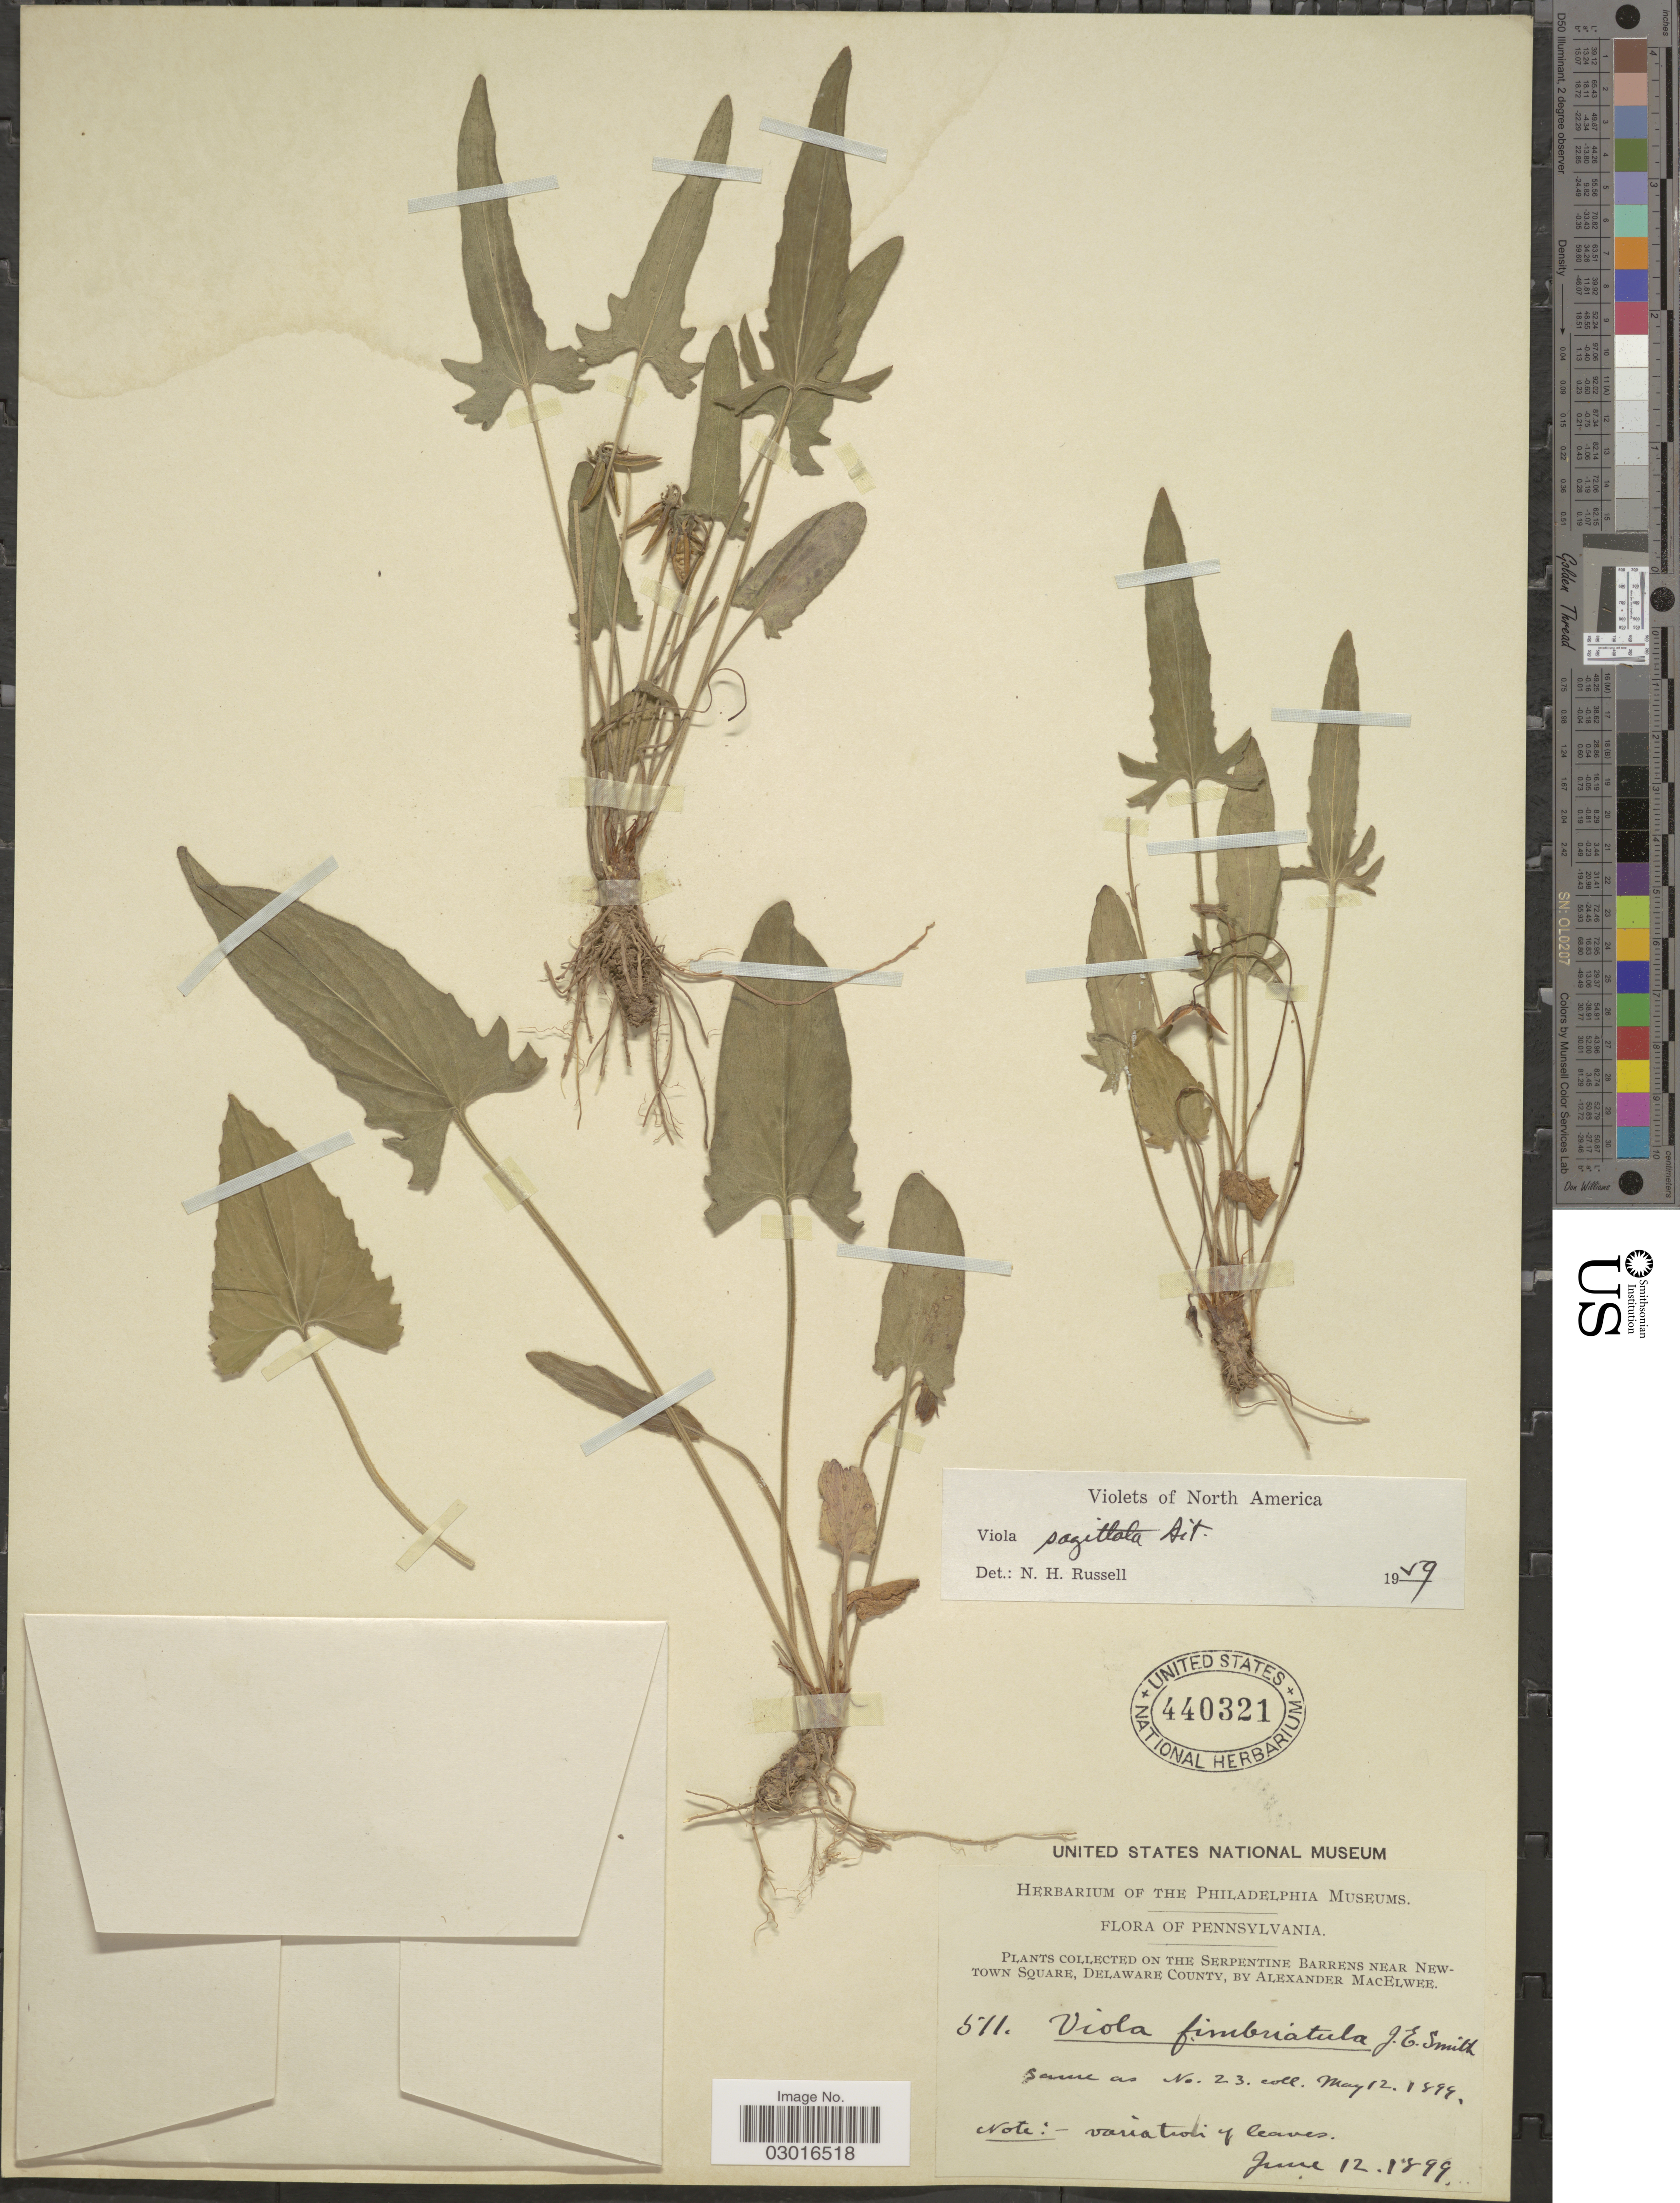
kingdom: Plantae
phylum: Tracheophyta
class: Magnoliopsida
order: Malpighiales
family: Violaceae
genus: Viola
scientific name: Viola sagittata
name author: Aiton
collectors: A. MacElwee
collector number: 511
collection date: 1899-06-12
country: United States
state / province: Pennsylvania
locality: On the Serpentine Barrens near Newtown Square, Delaware County.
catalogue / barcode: US 440321